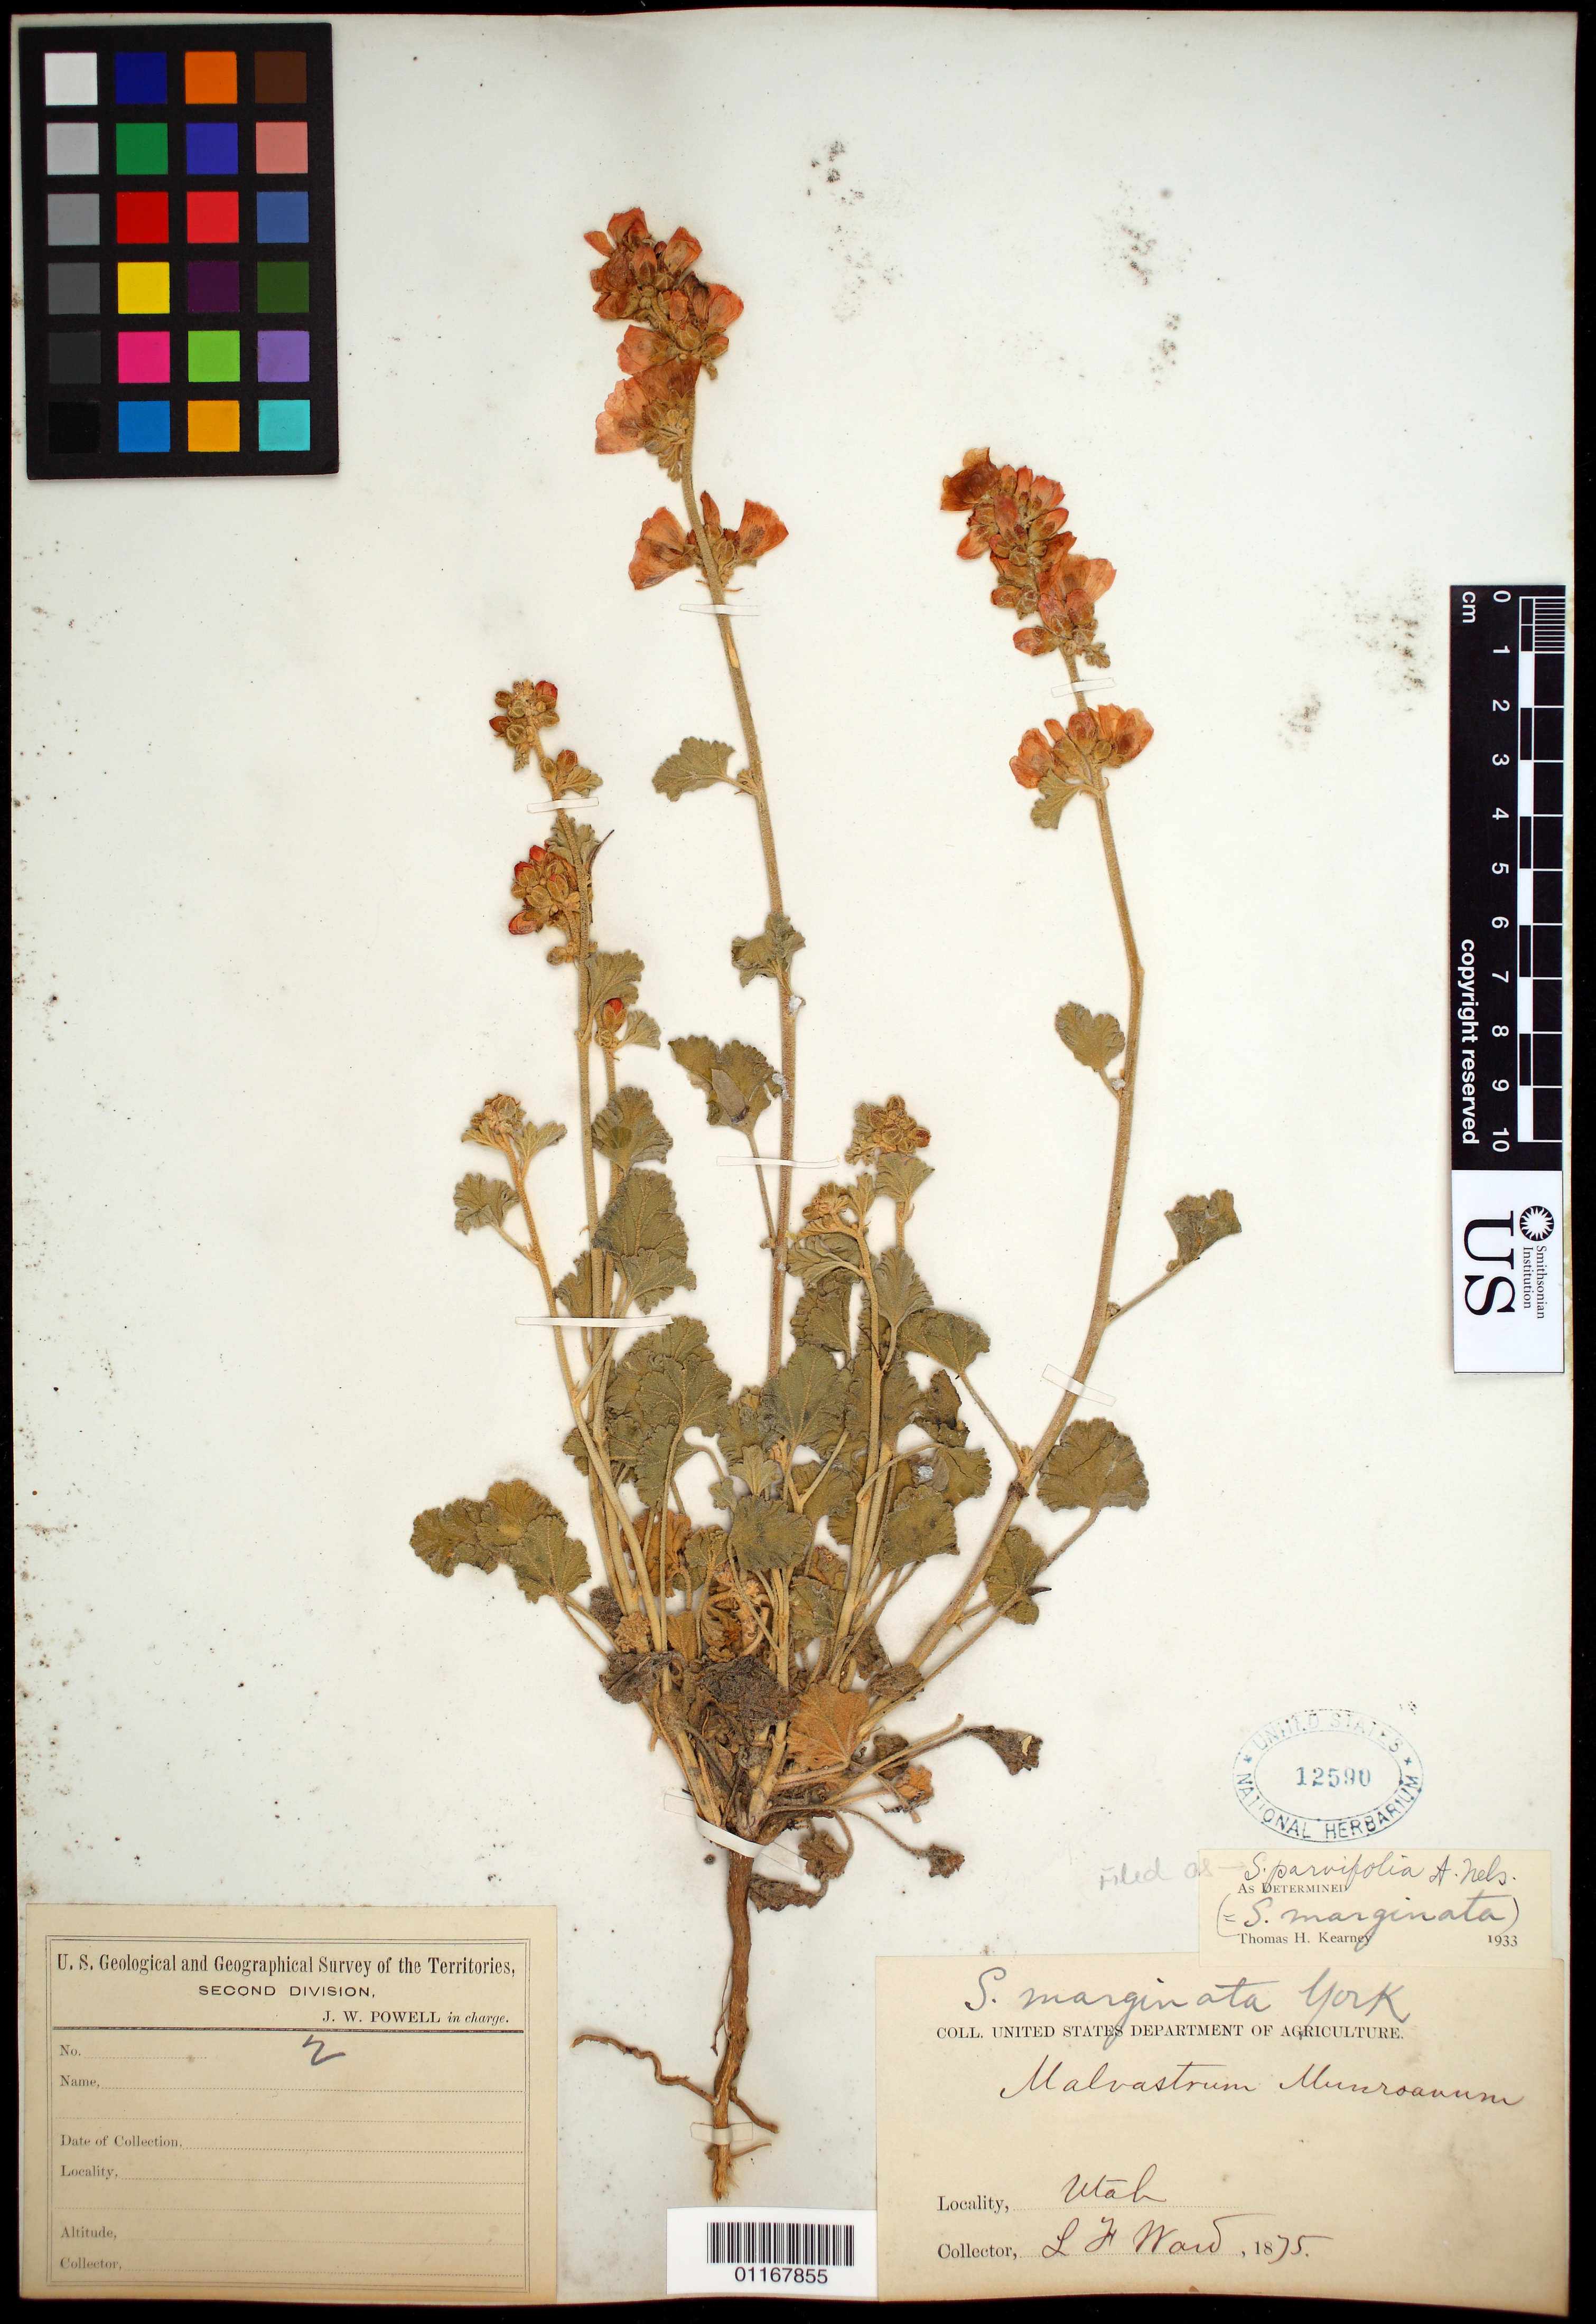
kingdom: Plantae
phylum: Tracheophyta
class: Magnoliopsida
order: Malvales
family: Malvaceae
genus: Sphaeralcea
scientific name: Sphaeralcea parvifolia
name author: A. Nelson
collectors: L. F. Ward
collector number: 2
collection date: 1875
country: United States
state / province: Utah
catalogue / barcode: US 12590